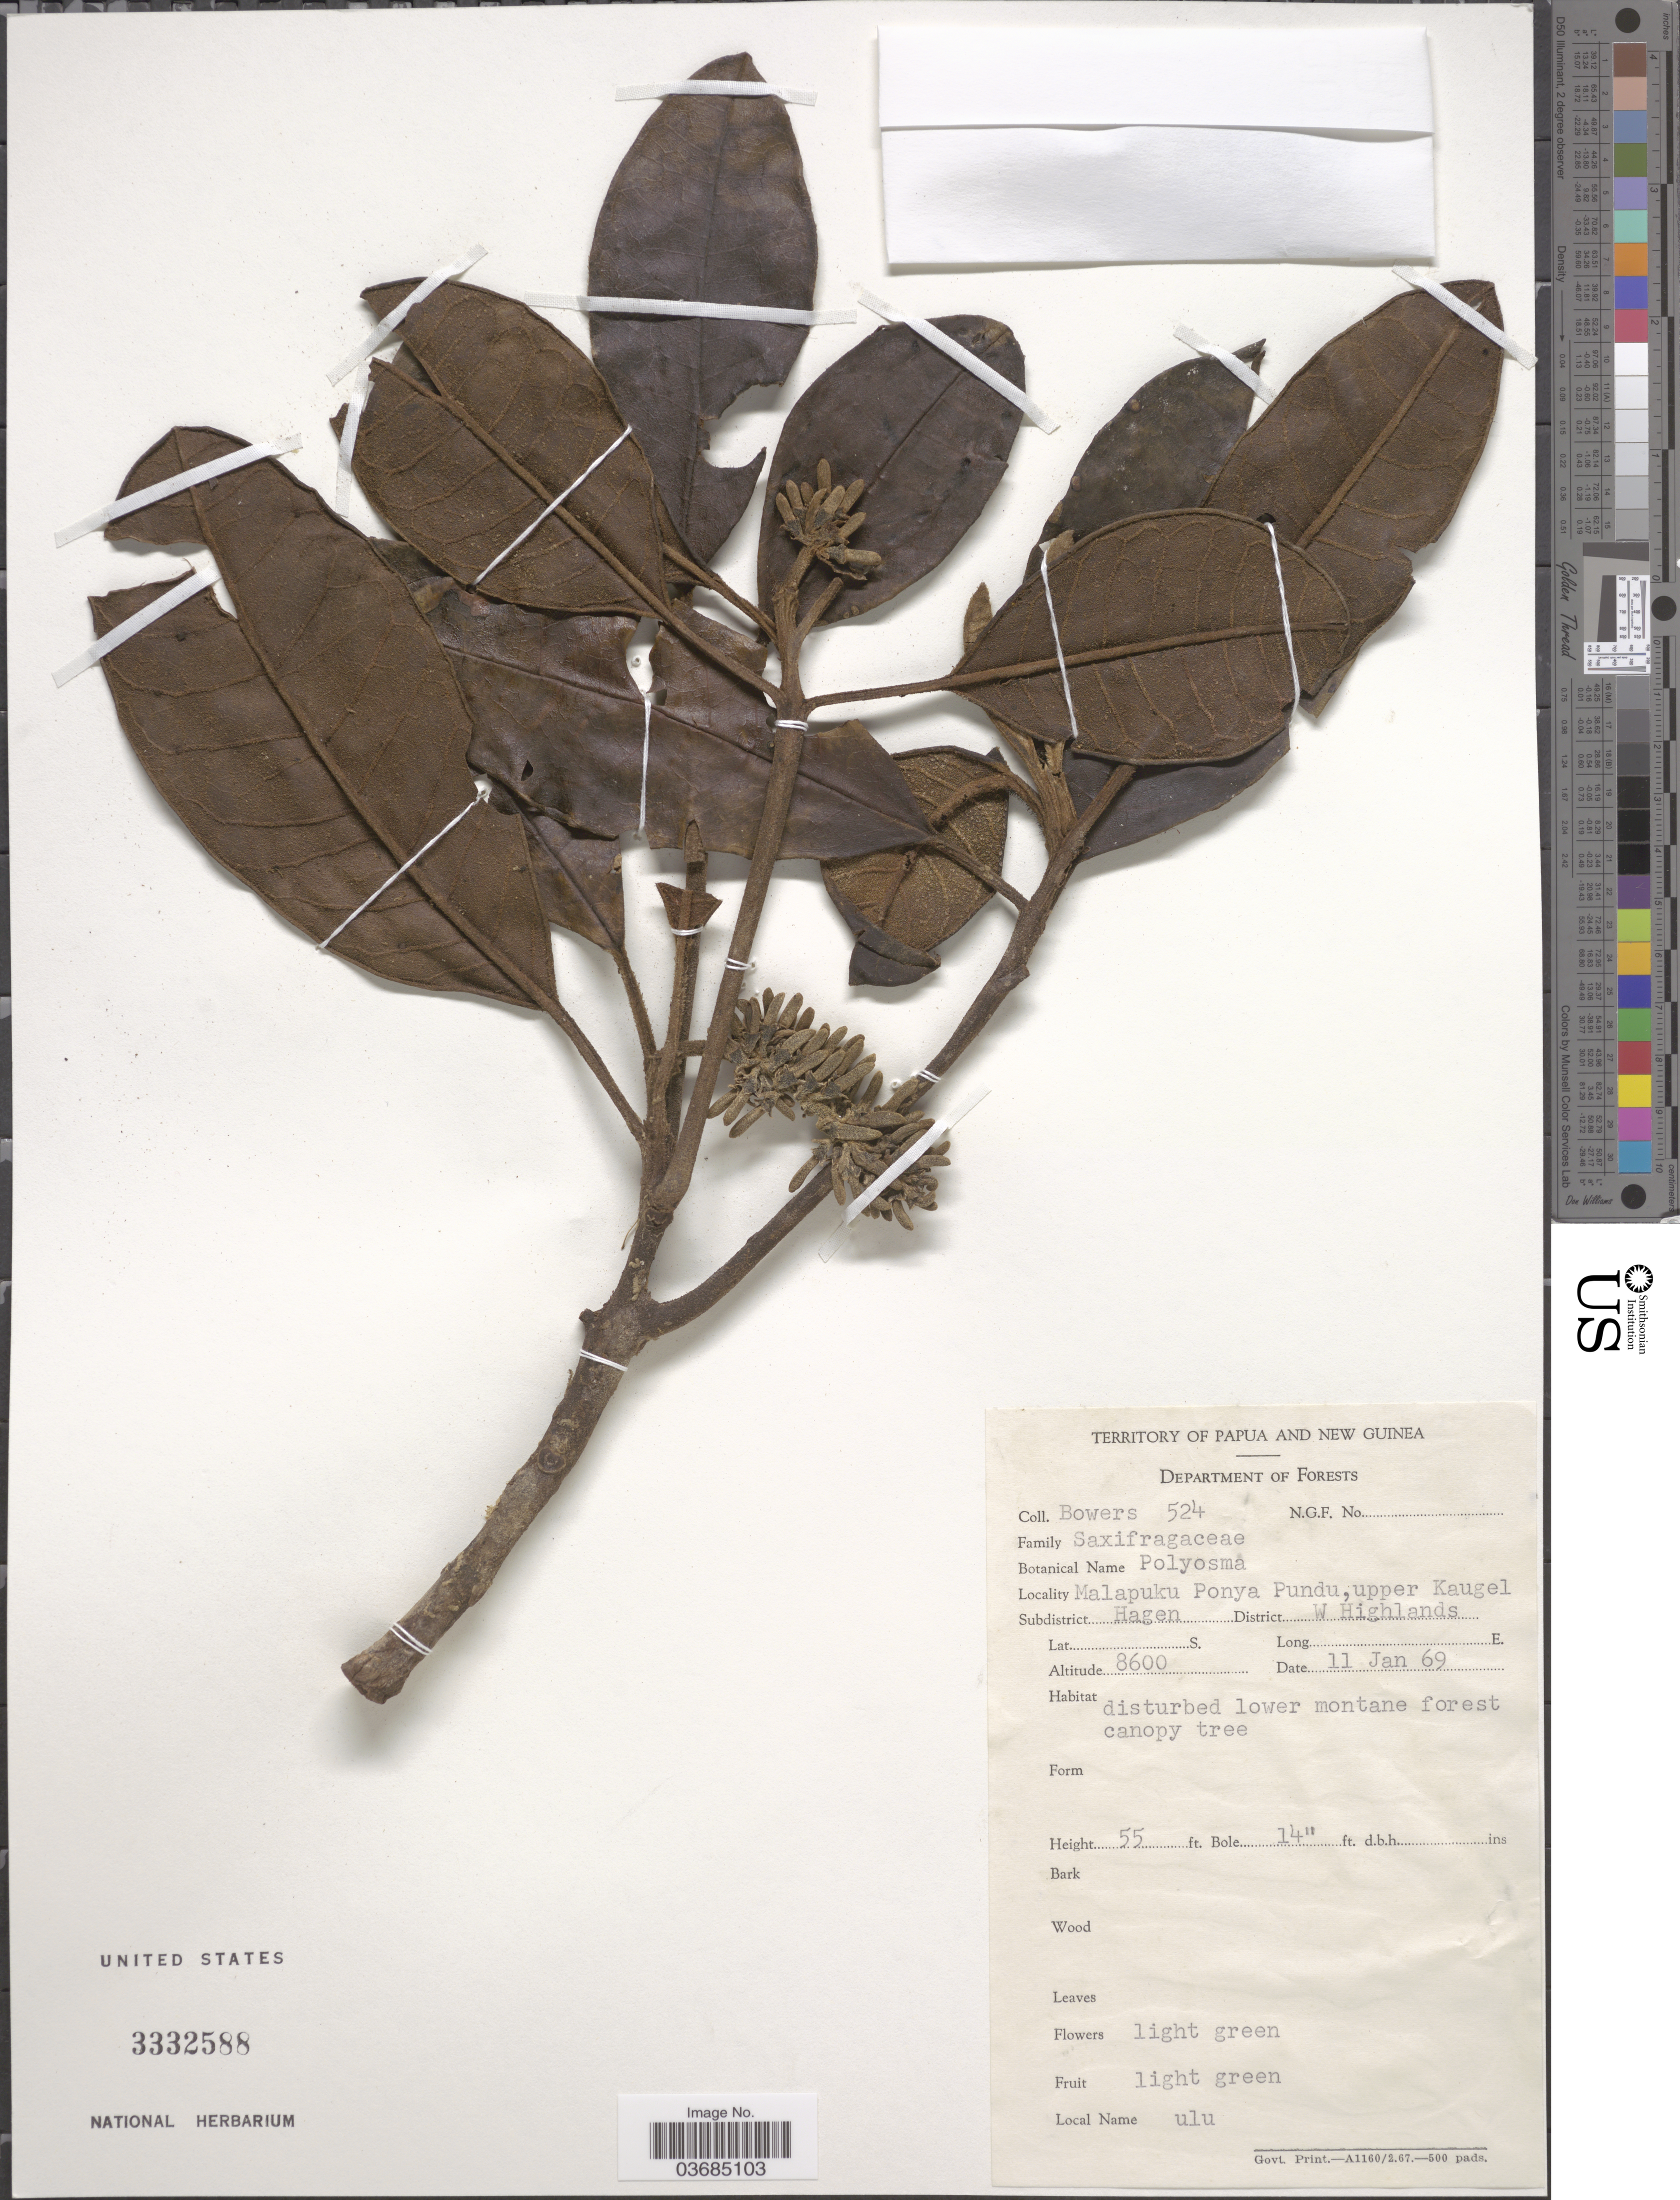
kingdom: Plantae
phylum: Tracheophyta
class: Magnoliopsida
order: Escalloniales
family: Escalloniaceae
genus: Polyosma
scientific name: Polyosma sp.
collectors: -. Bowers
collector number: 524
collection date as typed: Transcribed d/m/y: 11/1/69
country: Papua New Guinea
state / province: Western Highlands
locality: Territory of Papua and New Guinea. Malapuku Ponya Pundu, upper Kaugel. Subdistrict Hagen. District W Highlands.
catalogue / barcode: US 3332588